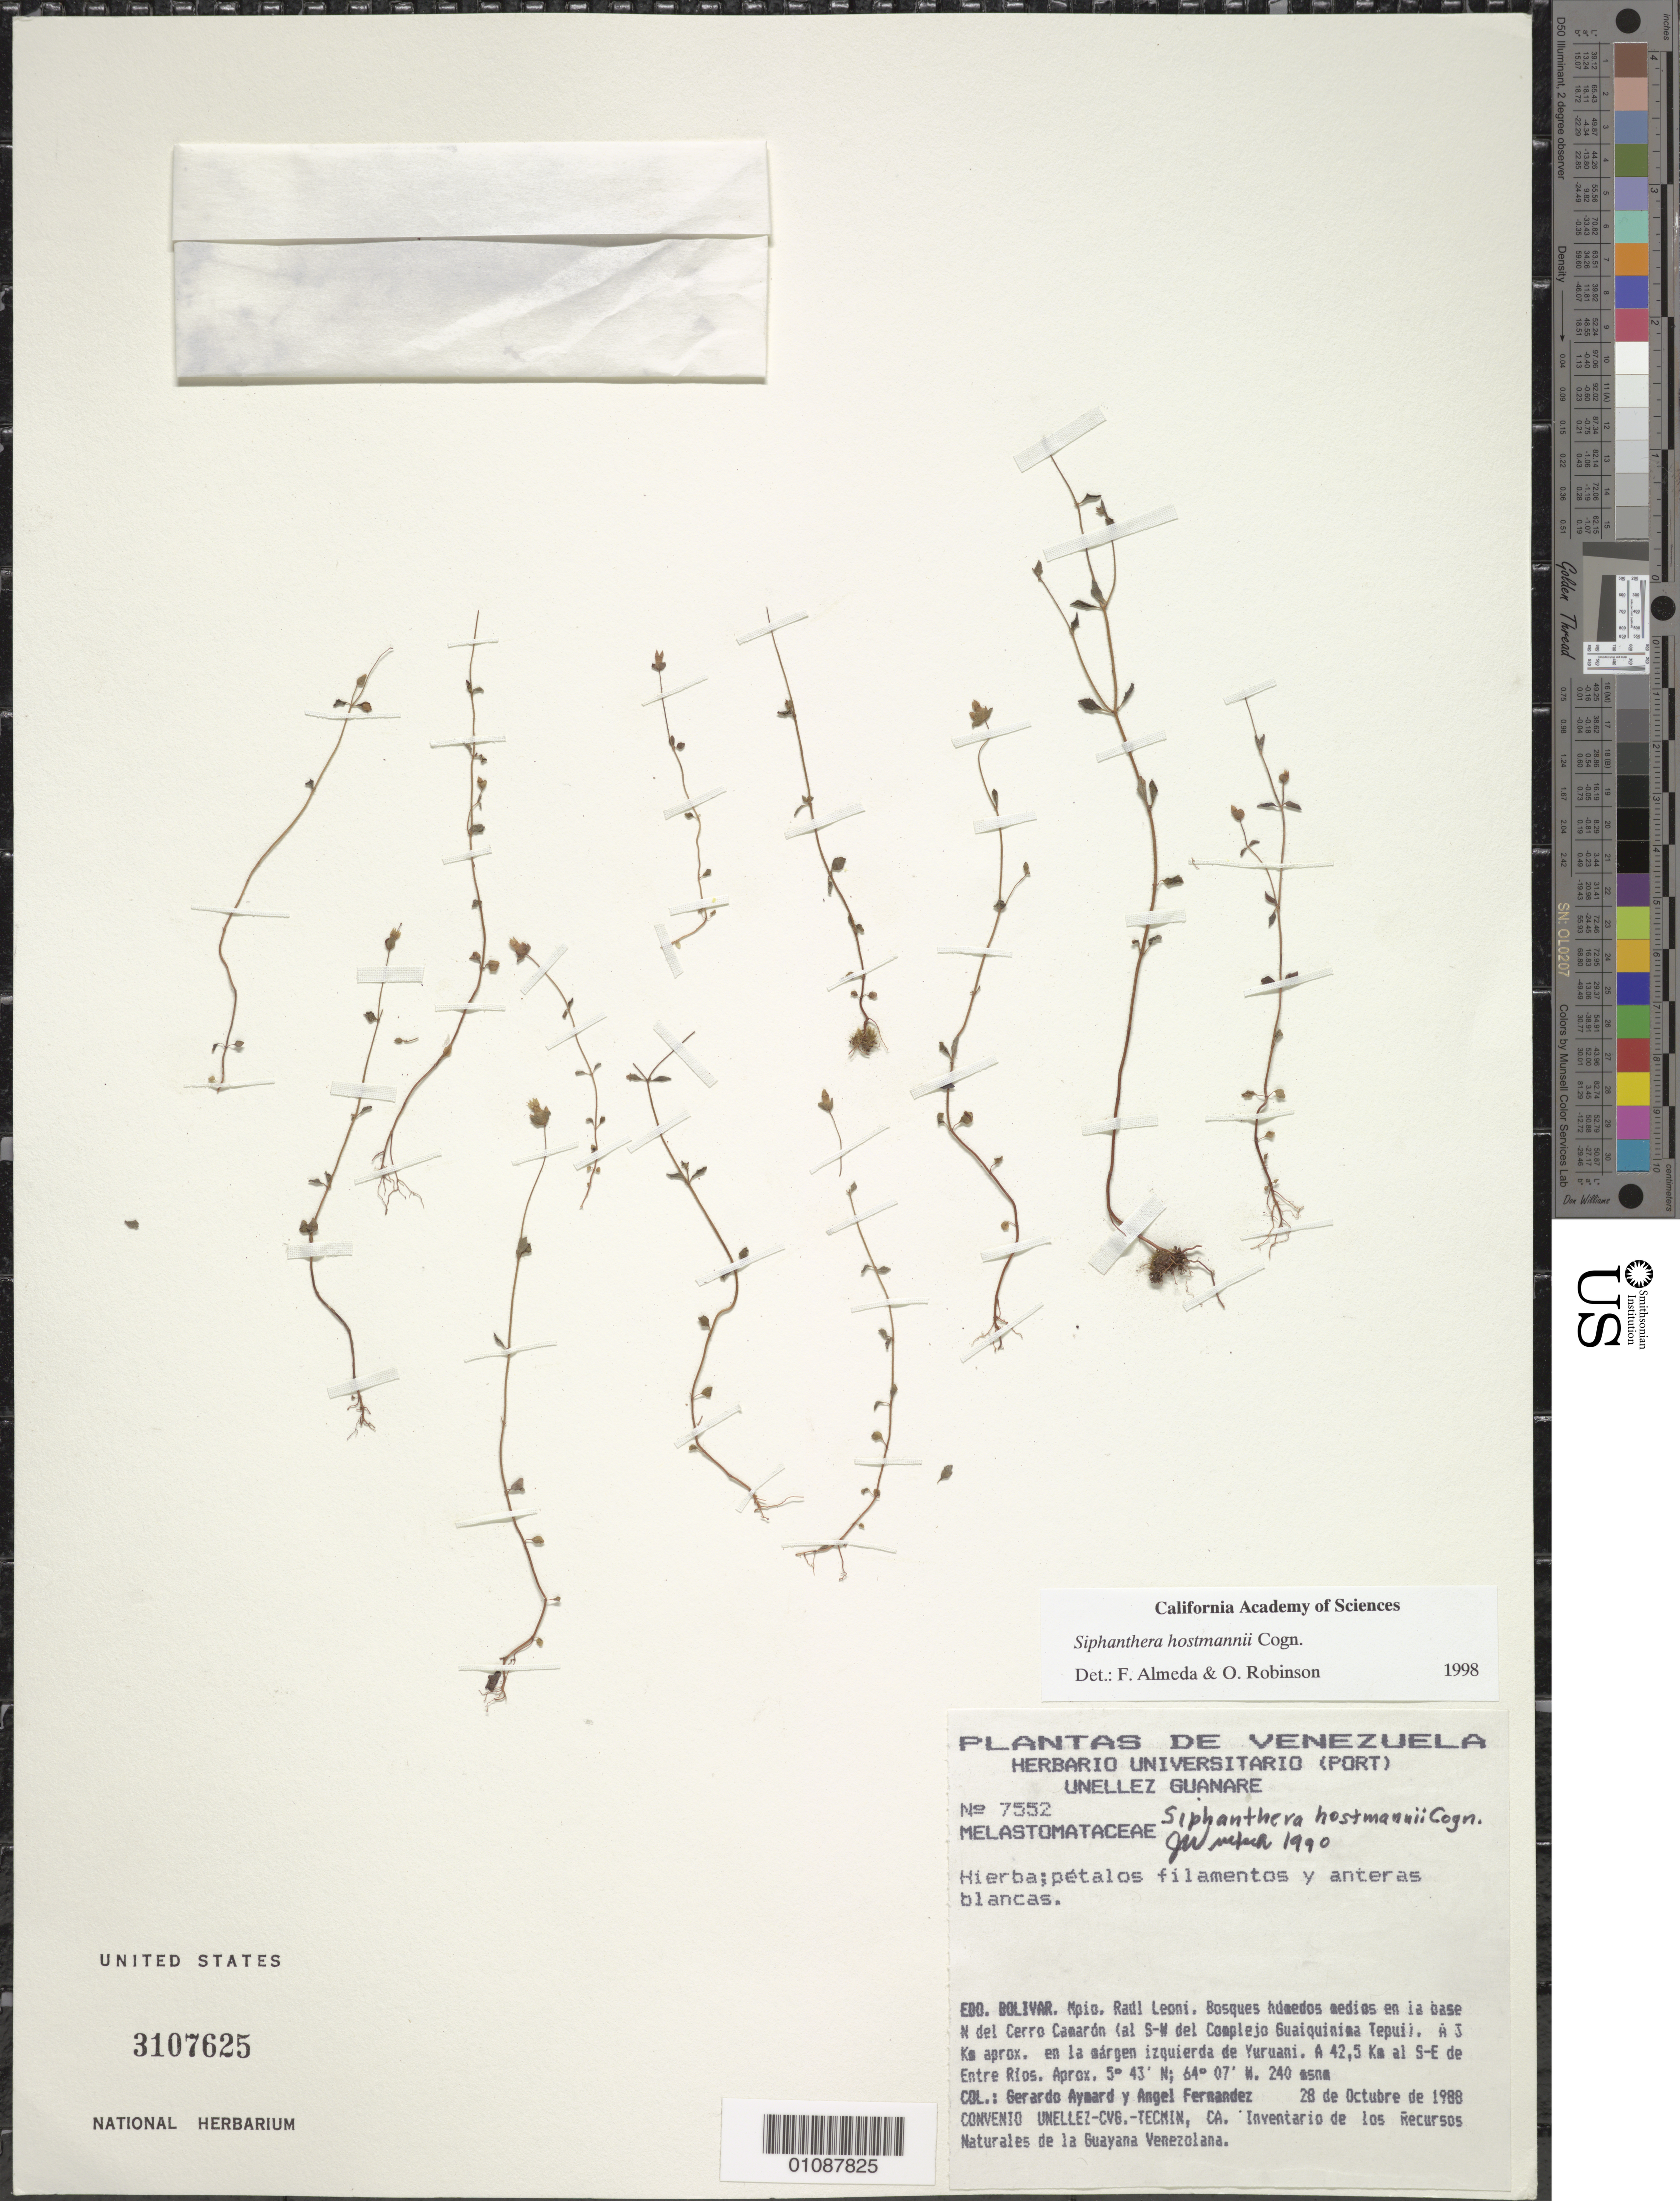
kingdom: Plantae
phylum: Tracheophyta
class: Magnoliopsida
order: Myrtales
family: Melastomataceae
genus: Siphanthera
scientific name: Siphanthera hostmannii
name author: Cogn.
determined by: Almeda, F.; Robinson, O.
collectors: G. A. Aymard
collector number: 7552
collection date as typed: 28-Oct-88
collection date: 1988-10-28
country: Venezuela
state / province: Bolívar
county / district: Angostura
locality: Mun. Raúl Leoni [=Angostura], 3 km de la base el Cerro Camaron, a 42.5 km al SE de entre ríos. Raúl Leoni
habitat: Bosques humedos medios en la base. En la margen izquierda de Yuruani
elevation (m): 240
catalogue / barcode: US 3107625